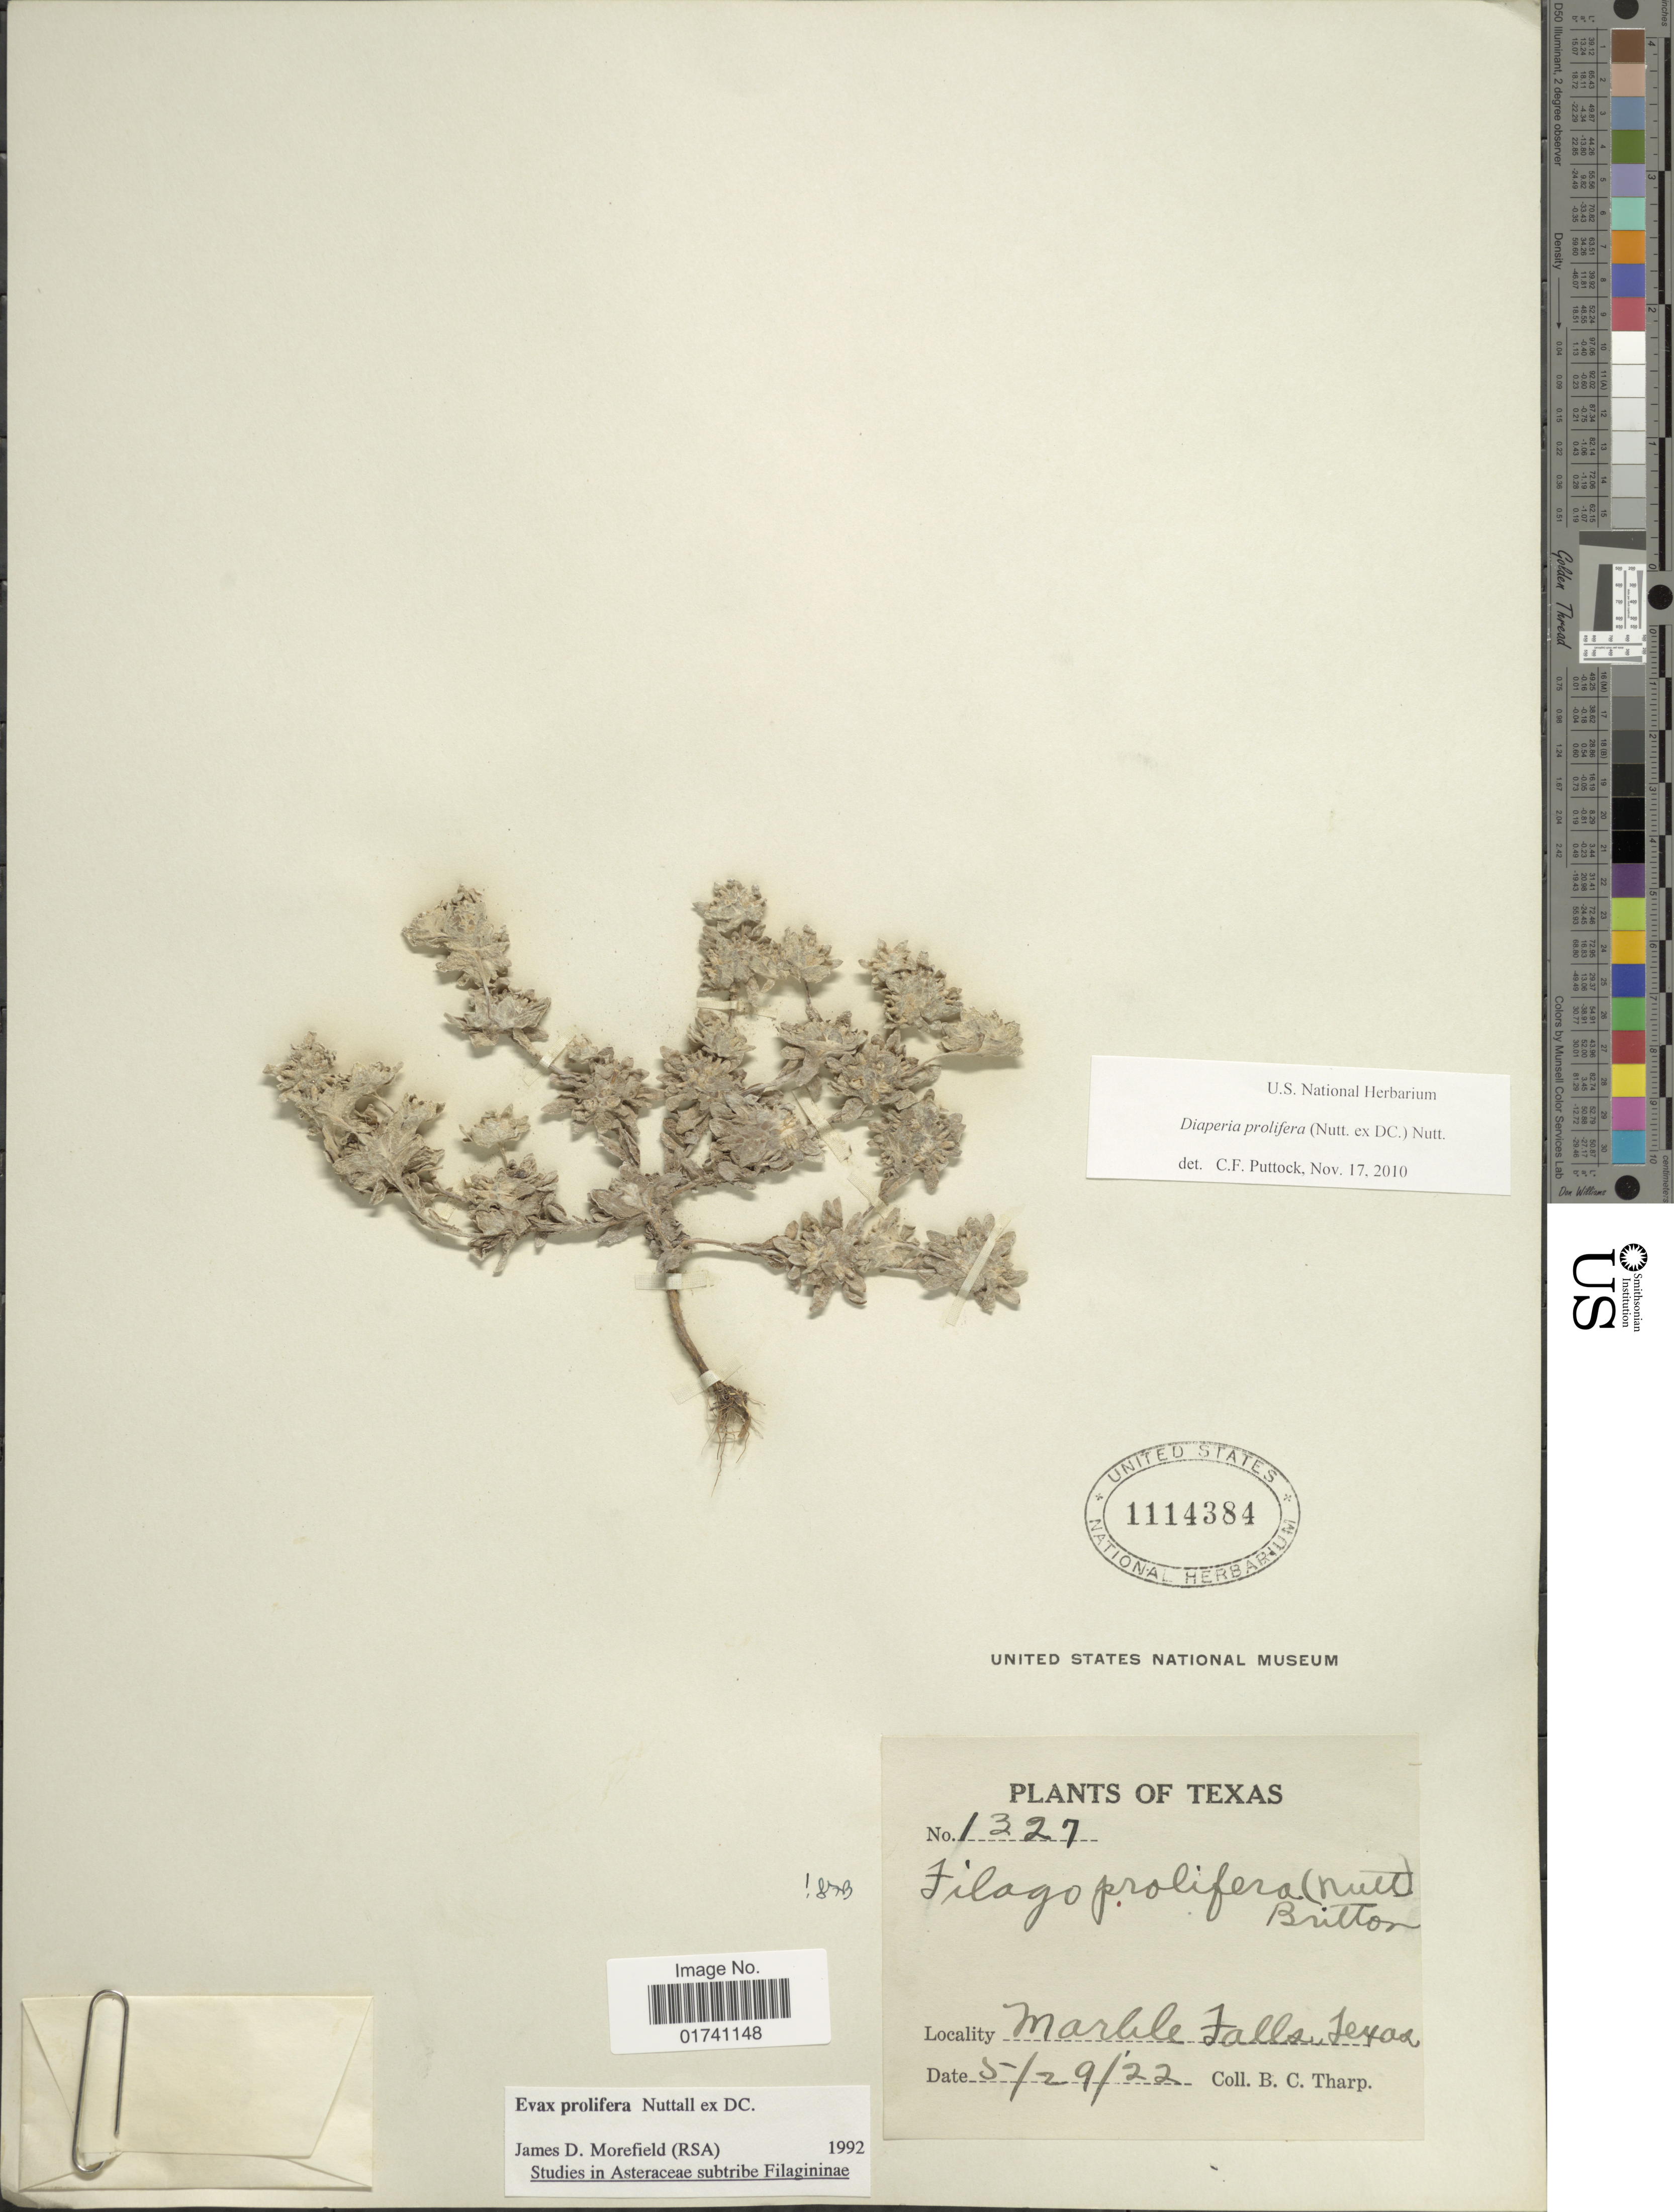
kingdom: Plantae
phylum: Tracheophyta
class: Magnoliopsida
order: Asterales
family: Asteraceae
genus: Diaperia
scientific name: Diaperia prolifera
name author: (Nutt. ex DC.) Morefield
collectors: B. C. Tharp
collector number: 1327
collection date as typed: Transcribed d/m/y: 29/5/22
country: United States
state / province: Texas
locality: Marble Falls, Texas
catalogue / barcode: US 1114384